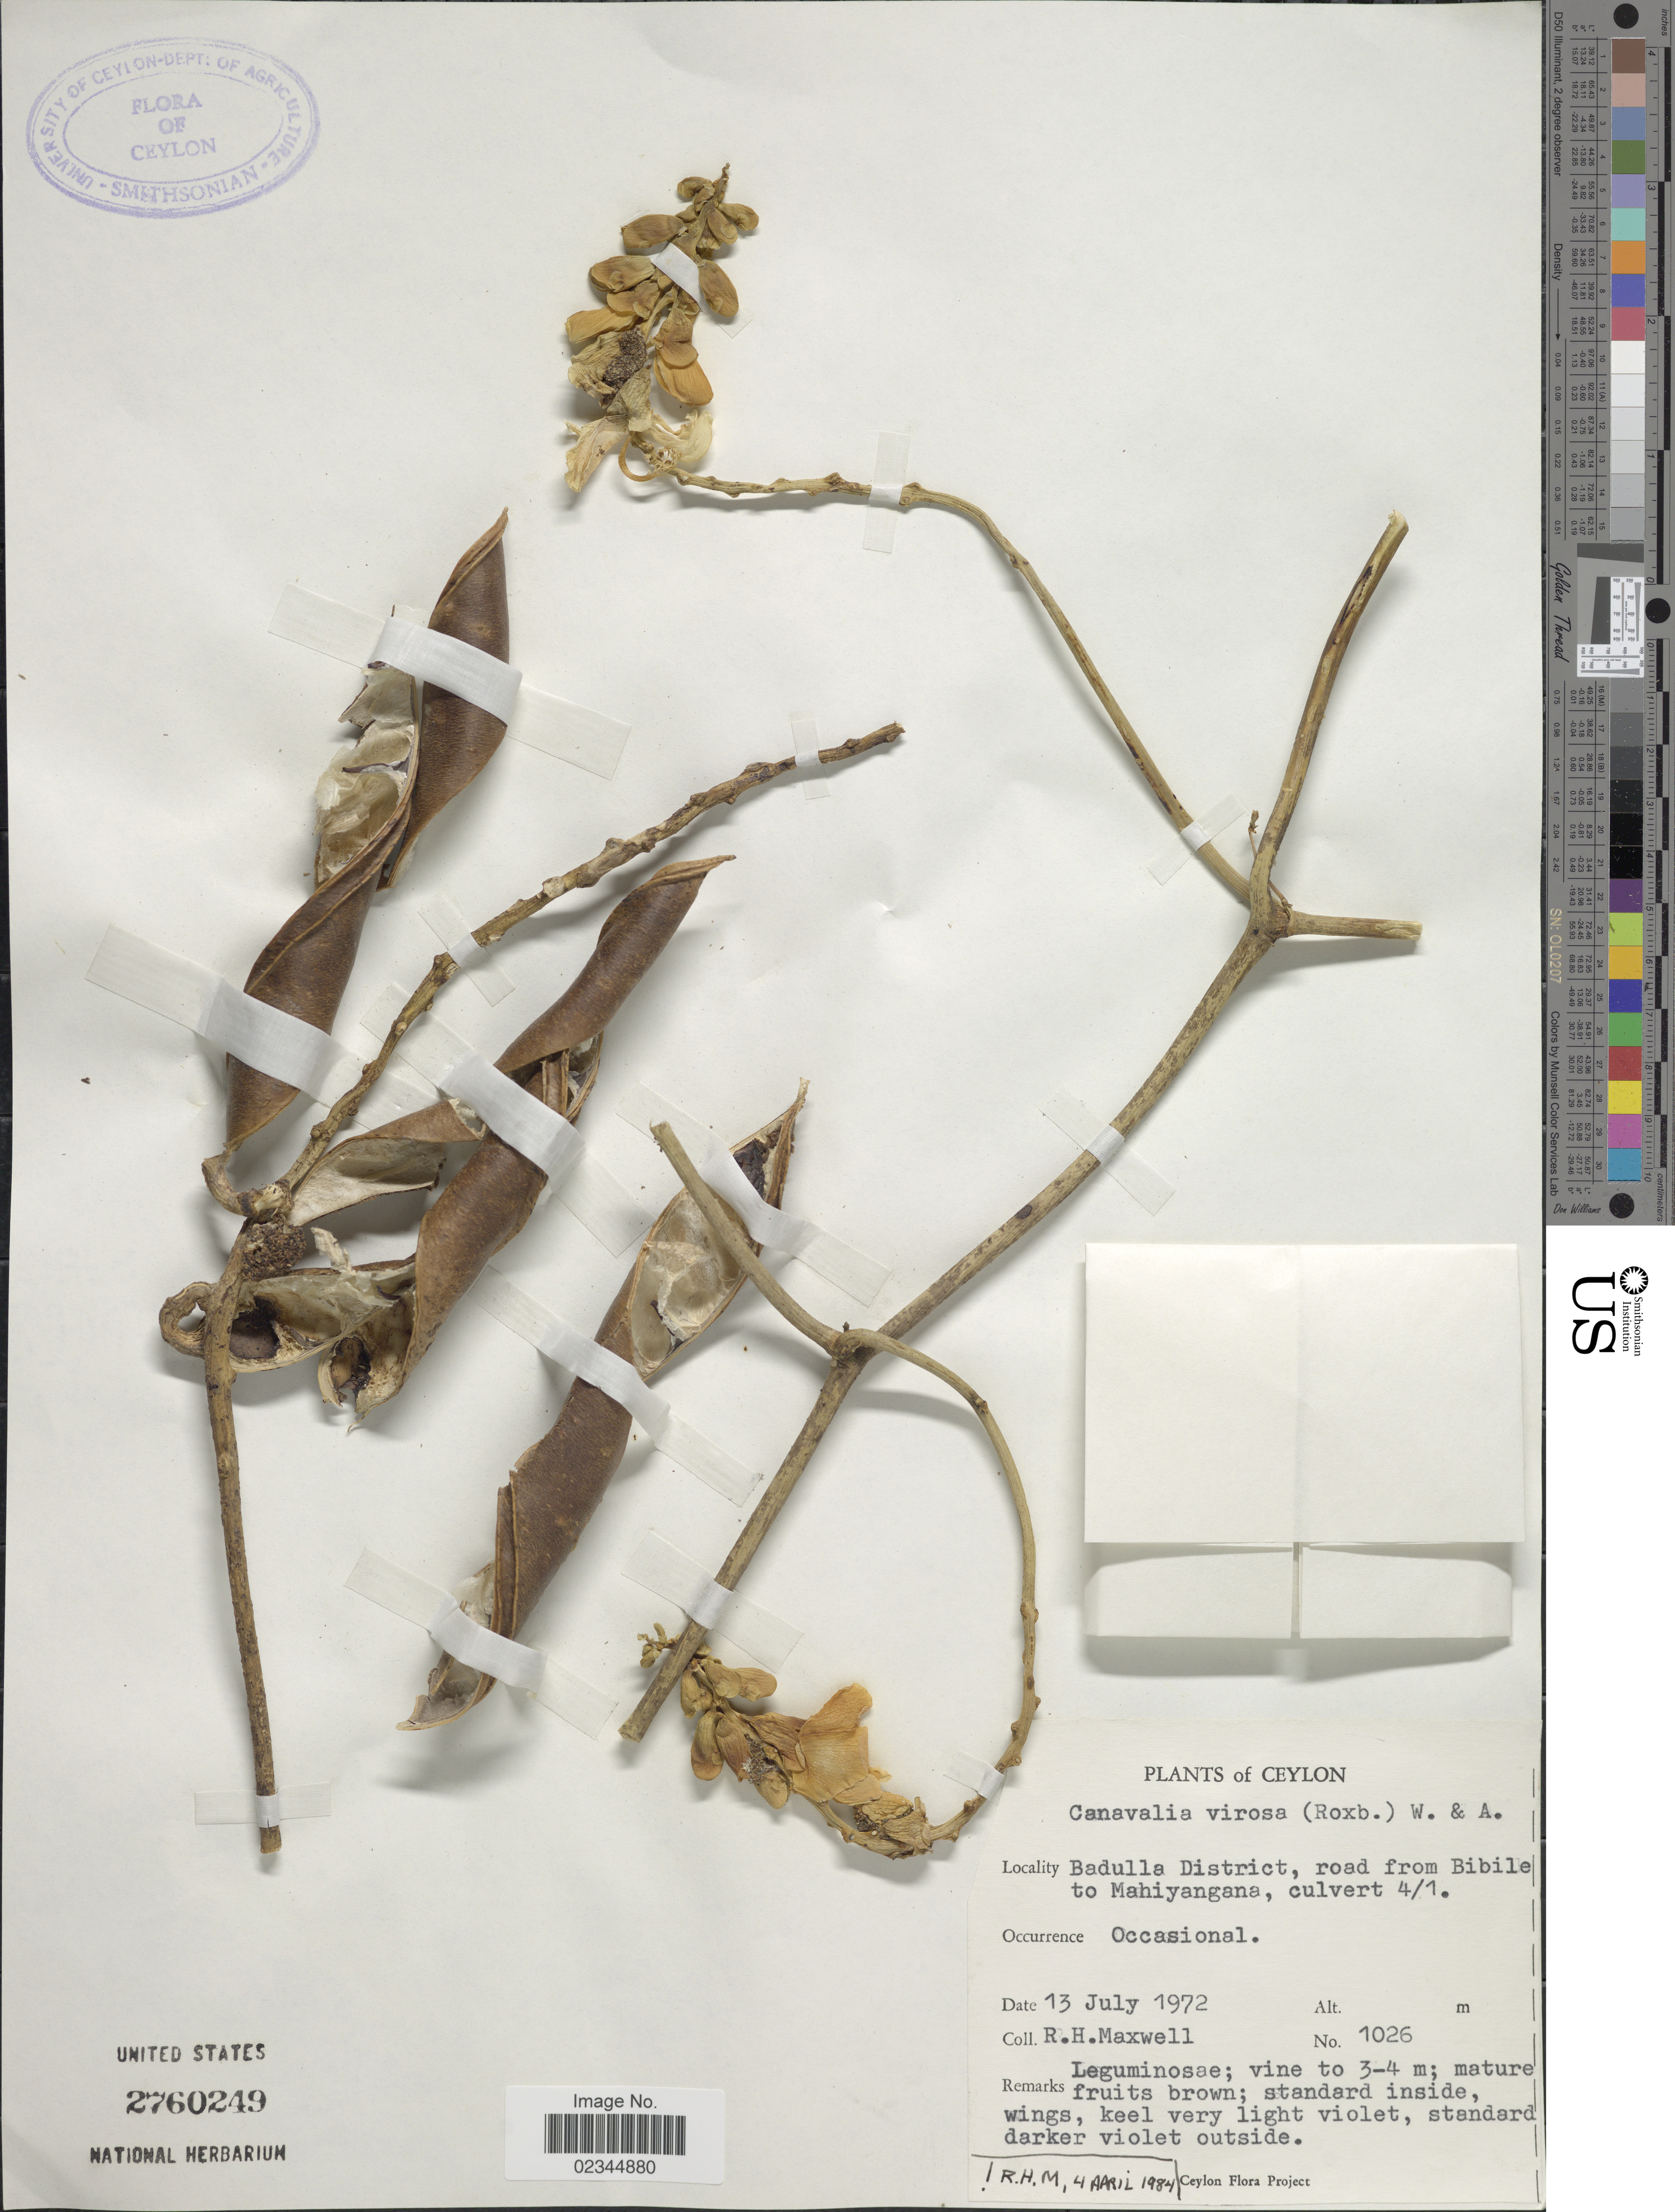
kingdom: Plantae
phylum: Tracheophyta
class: Magnoliopsida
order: Fabales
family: Fabaceae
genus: Canavalia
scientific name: Canavalia virosa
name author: (Roxb.) Wight & Arn.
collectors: R. Maxwell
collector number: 1026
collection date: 1972-07-13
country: Sri Lanka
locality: Ceylon, Badula District, road from Bibile to Mahiyangana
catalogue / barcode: US 2760249